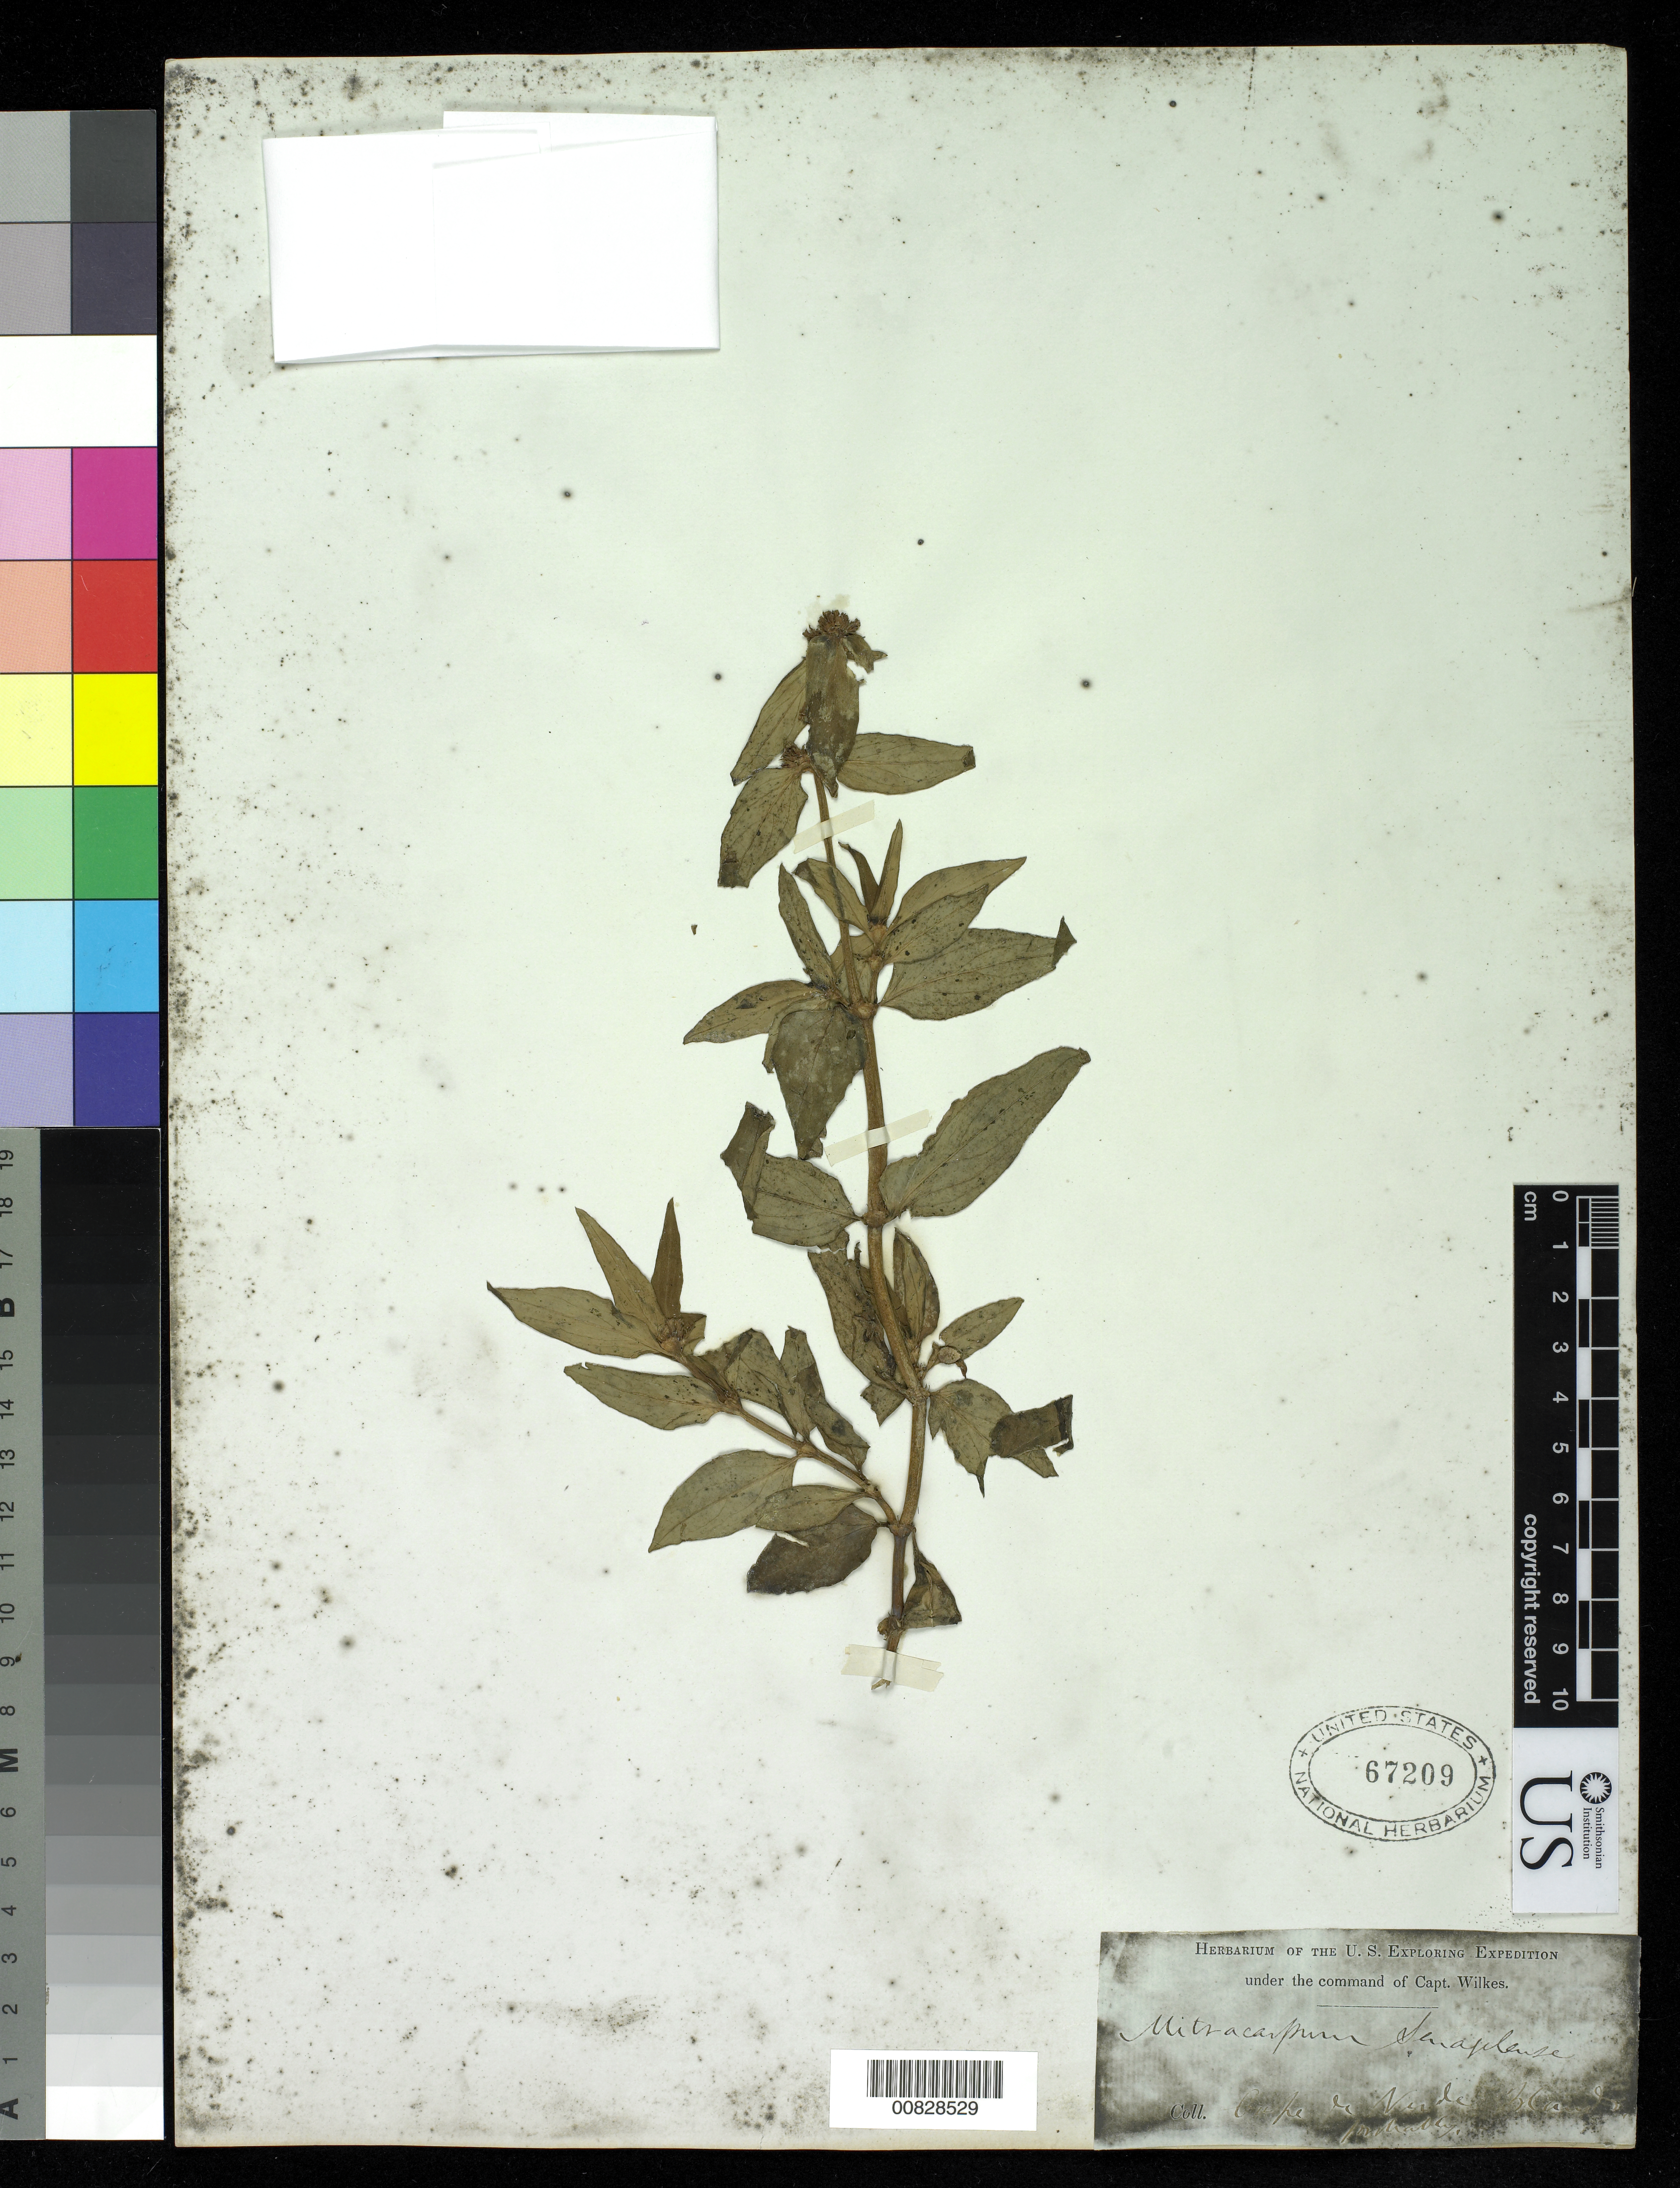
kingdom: Plantae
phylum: Tracheophyta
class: Magnoliopsida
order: Gentianales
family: Rubiaceae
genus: Mitracarpus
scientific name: Mitracarpus villosus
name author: (Sw.) DC.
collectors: Wilkes Explor. Exped.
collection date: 1838/1842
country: Cape Verde Islands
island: Cape Verde Is.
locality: Cape Verde Islands probably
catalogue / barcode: US 67209